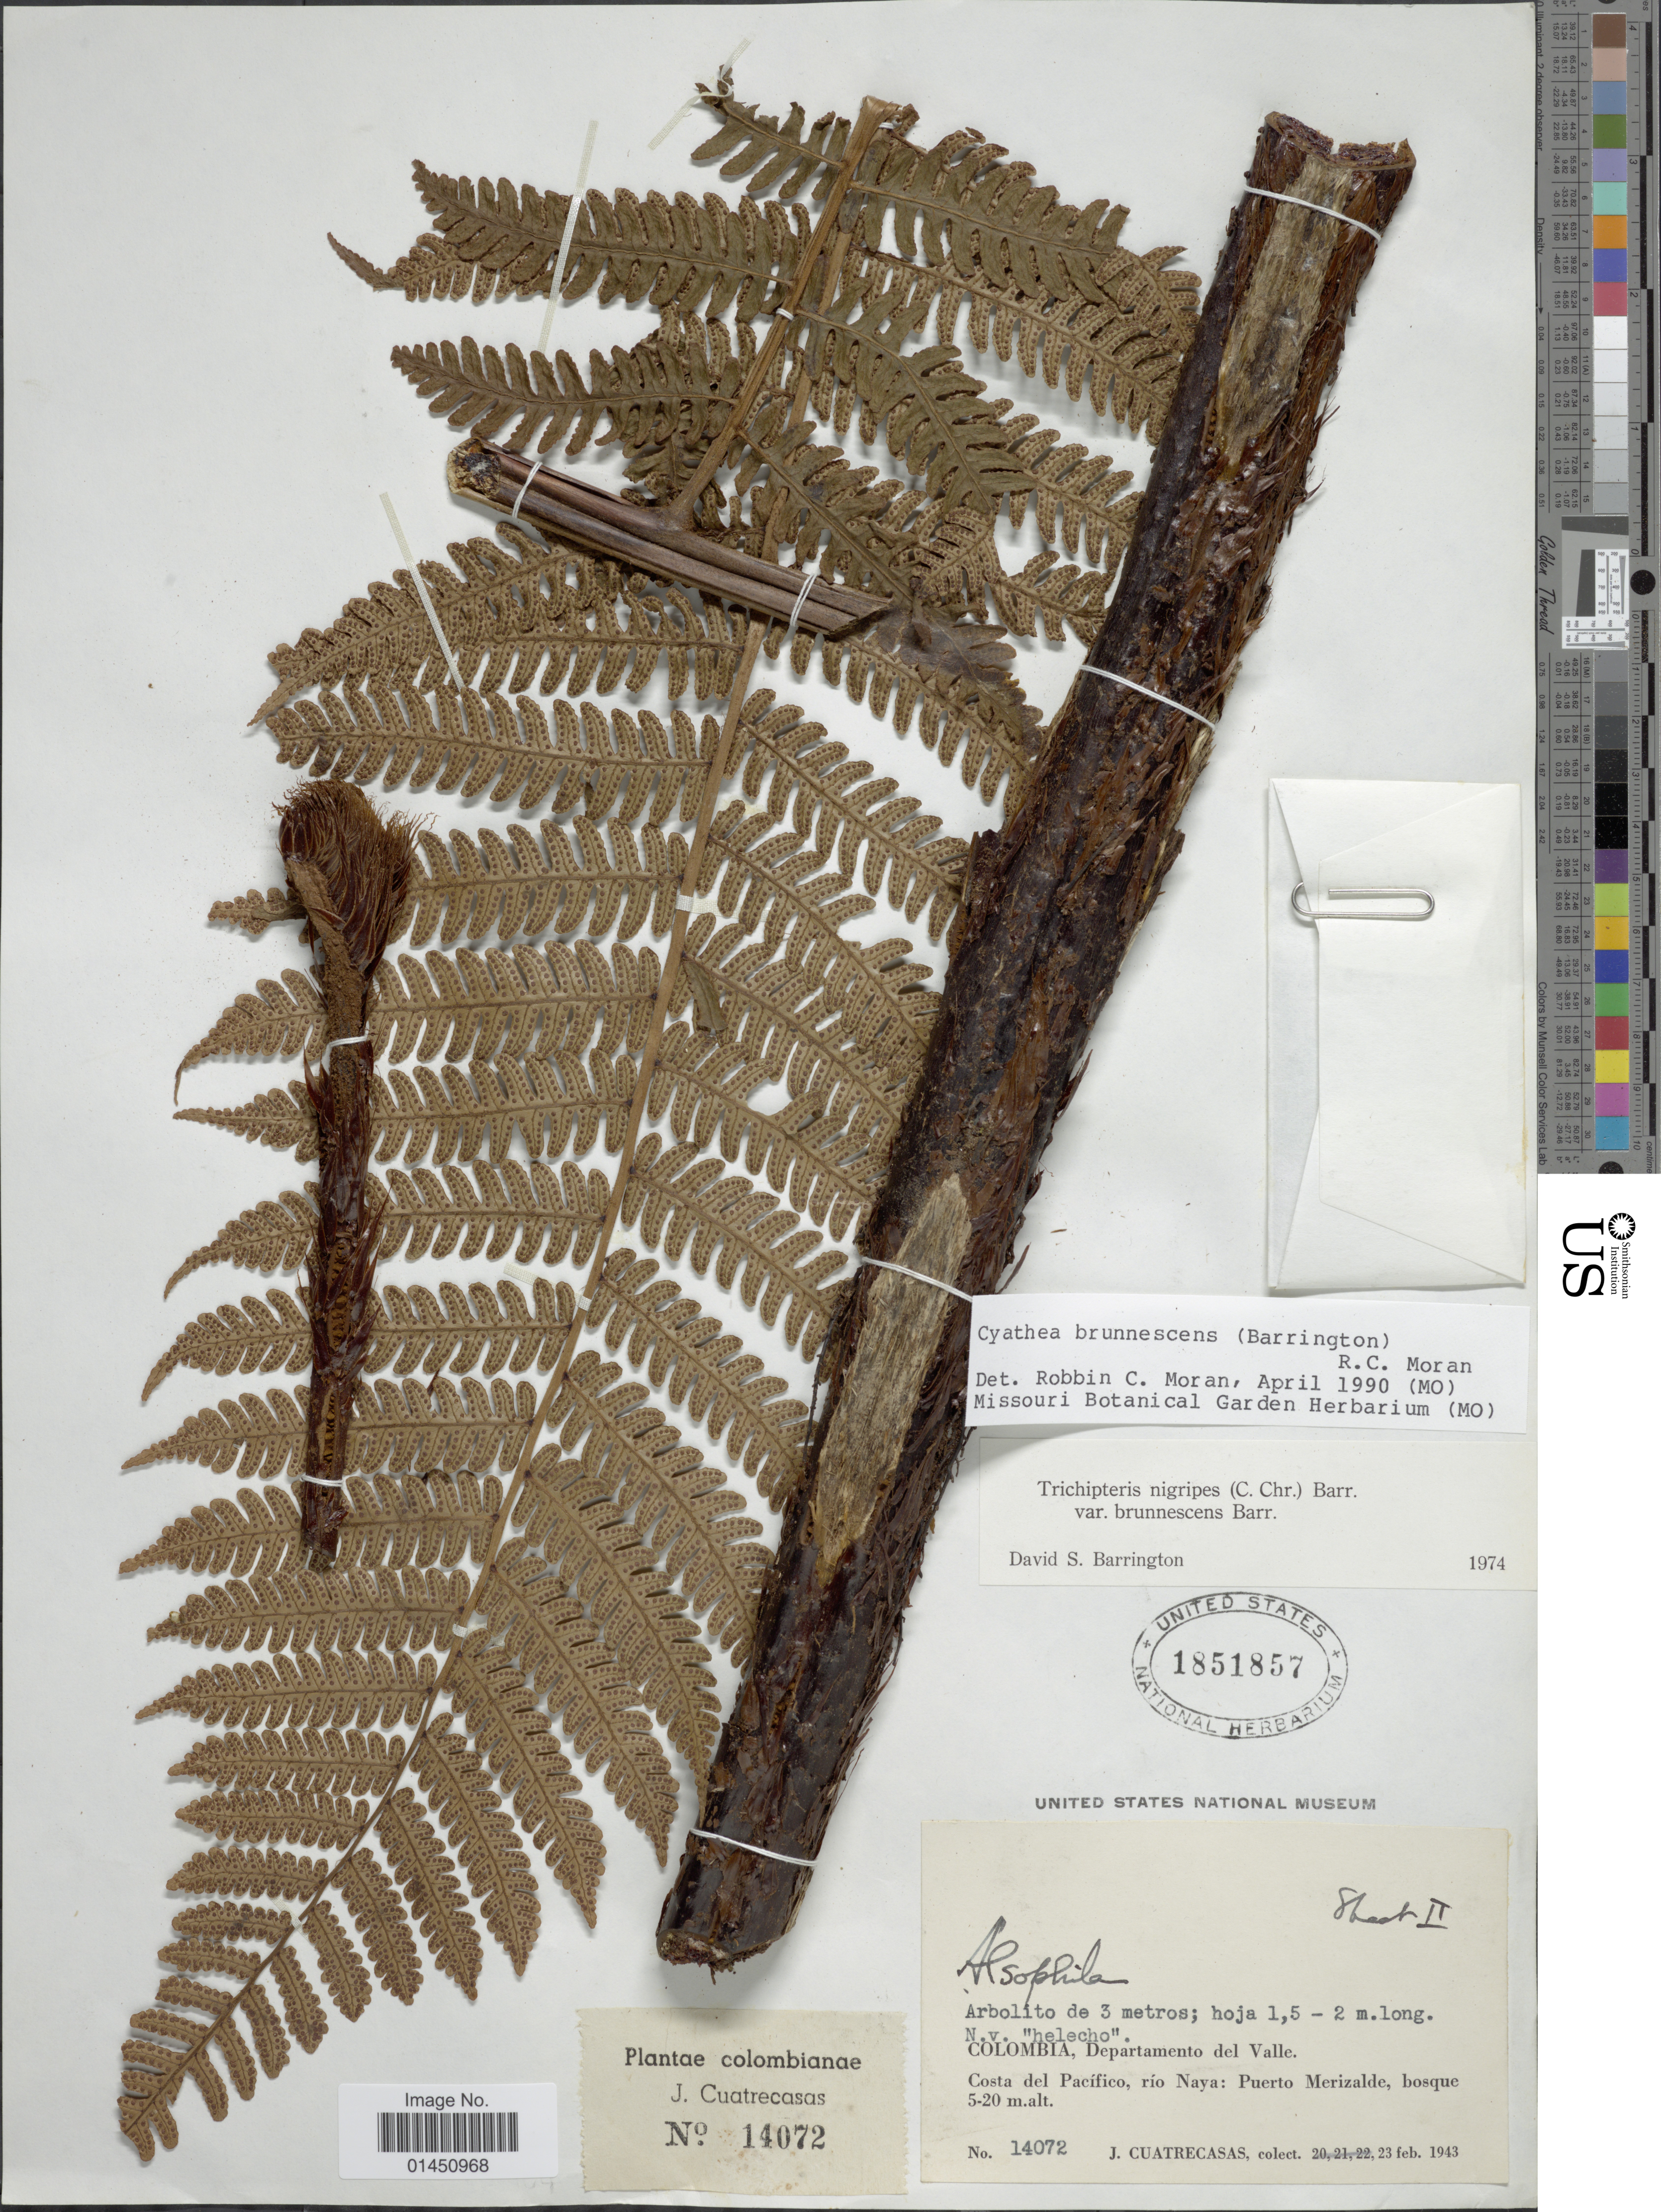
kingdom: Plantae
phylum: Tracheophyta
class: Polypodiopsida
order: Cyatheales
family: Cyatheaceae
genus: Cyathea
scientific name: Cyathea brunnescens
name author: (Barrington) R.C. Moran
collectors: J. Cuatrecasas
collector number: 14072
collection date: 1943-02-23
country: Colombia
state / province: Valle del Cauca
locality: Departamento del Valle, Costa del Pacifico, rio Naya: Puerto Merizalde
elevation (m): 5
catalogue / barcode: US 1851857